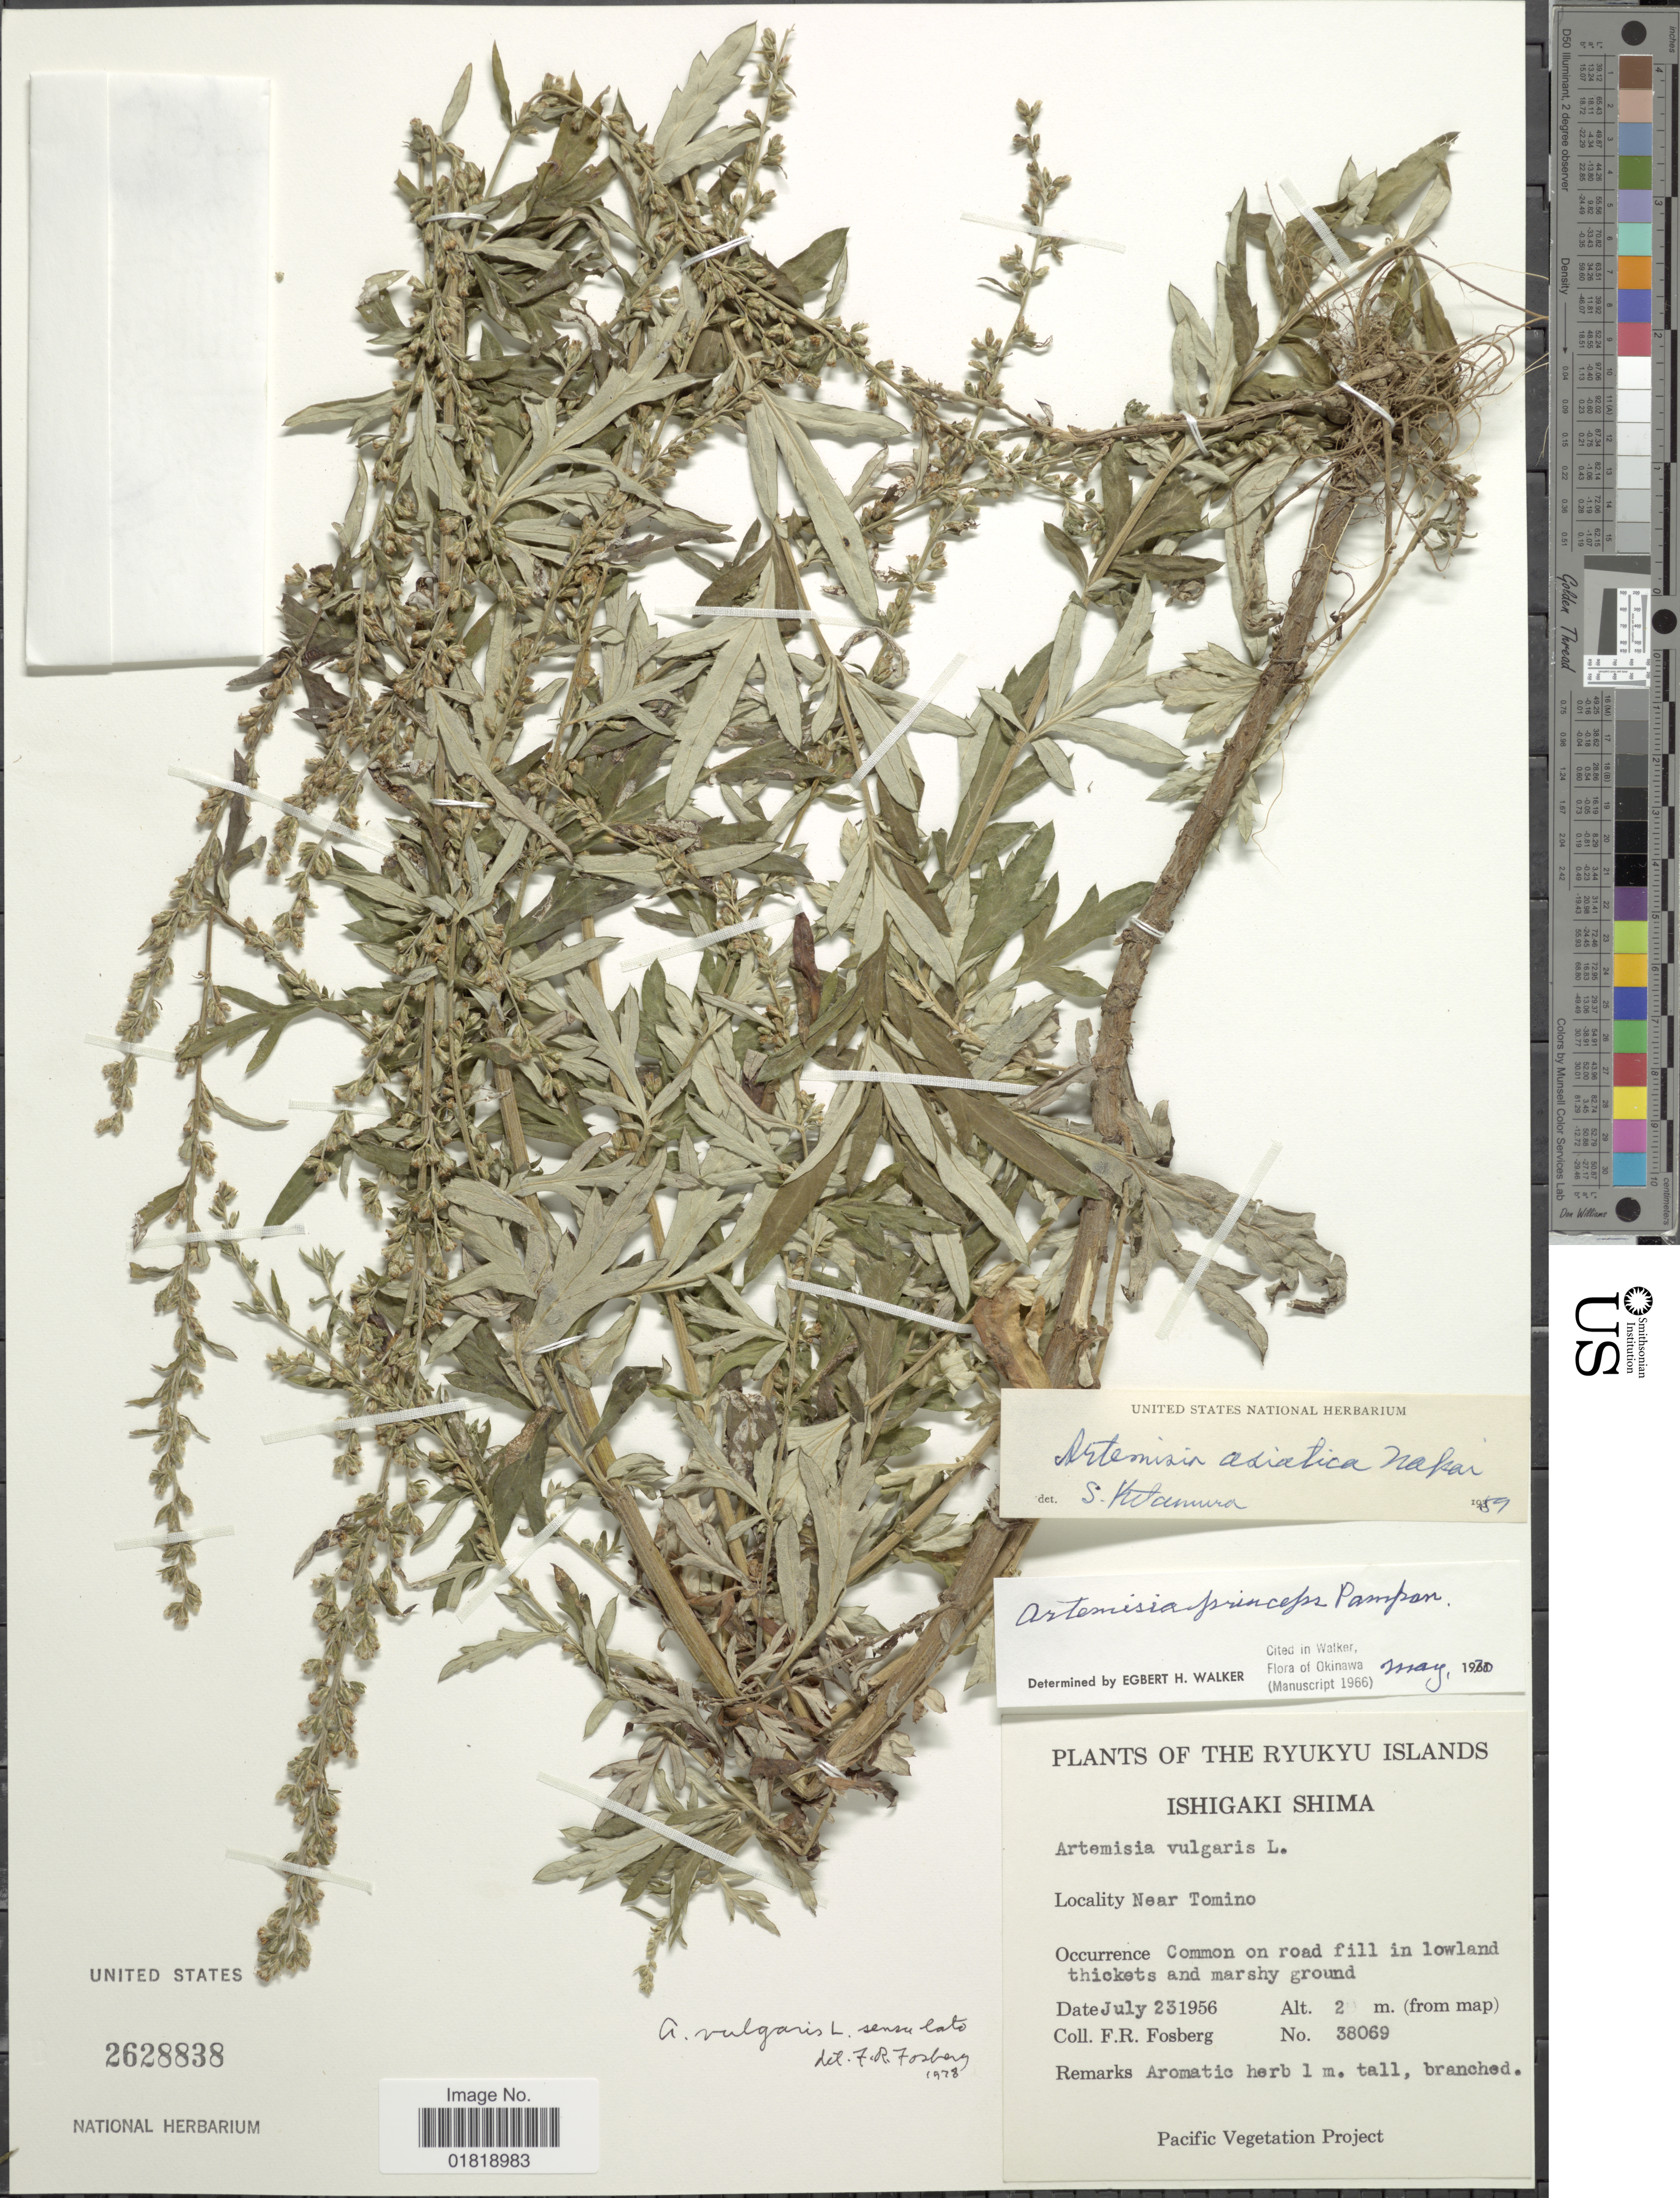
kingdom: Plantae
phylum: Tracheophyta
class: Magnoliopsida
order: Asterales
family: Asteraceae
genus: Artemisia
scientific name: Artemisia princeps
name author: Pamp.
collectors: F. R. Fosberg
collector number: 38069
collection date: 1956-07-23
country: Japan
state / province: Okinawa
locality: Ryukyu Islands, Ishigaki shima, Near Tomino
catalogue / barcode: US 2628838